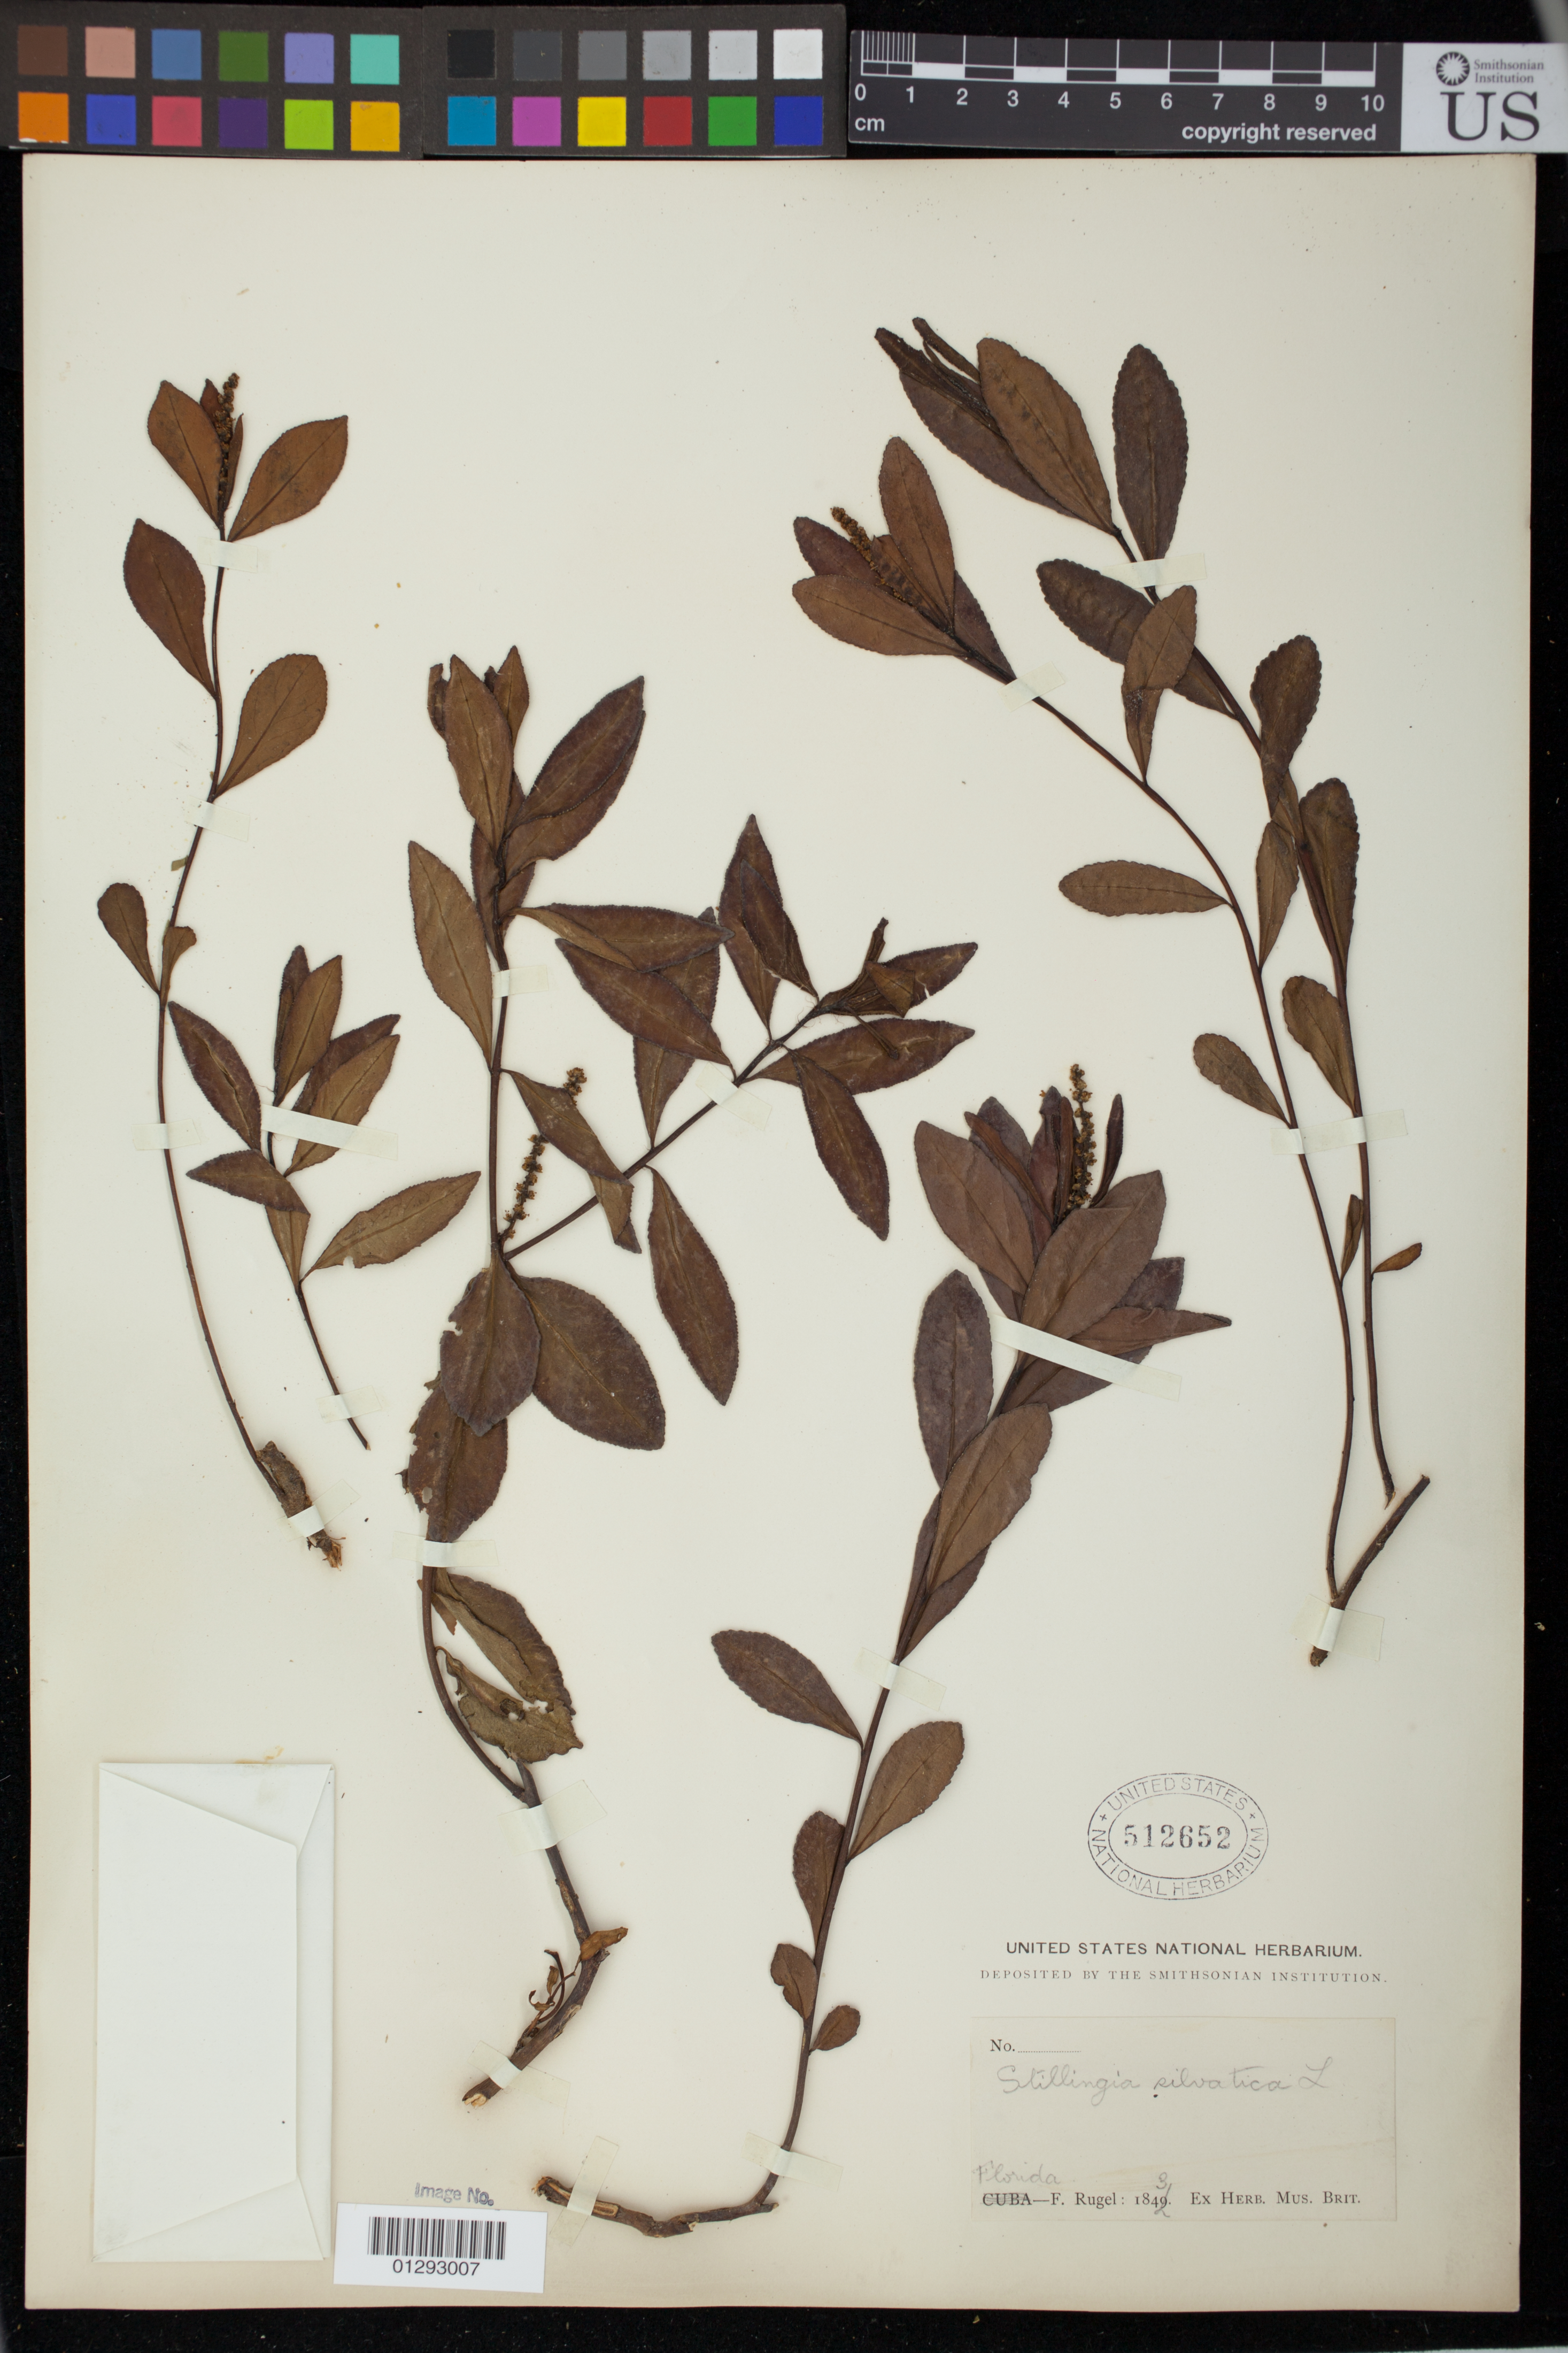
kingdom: Plantae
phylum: Tracheophyta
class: Magnoliopsida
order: Malpighiales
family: Euphorbiaceae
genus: Stillingia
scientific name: Stillingia sylvatica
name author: L.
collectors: F. Rugel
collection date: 1843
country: United States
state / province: Florida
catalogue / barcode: US 512652